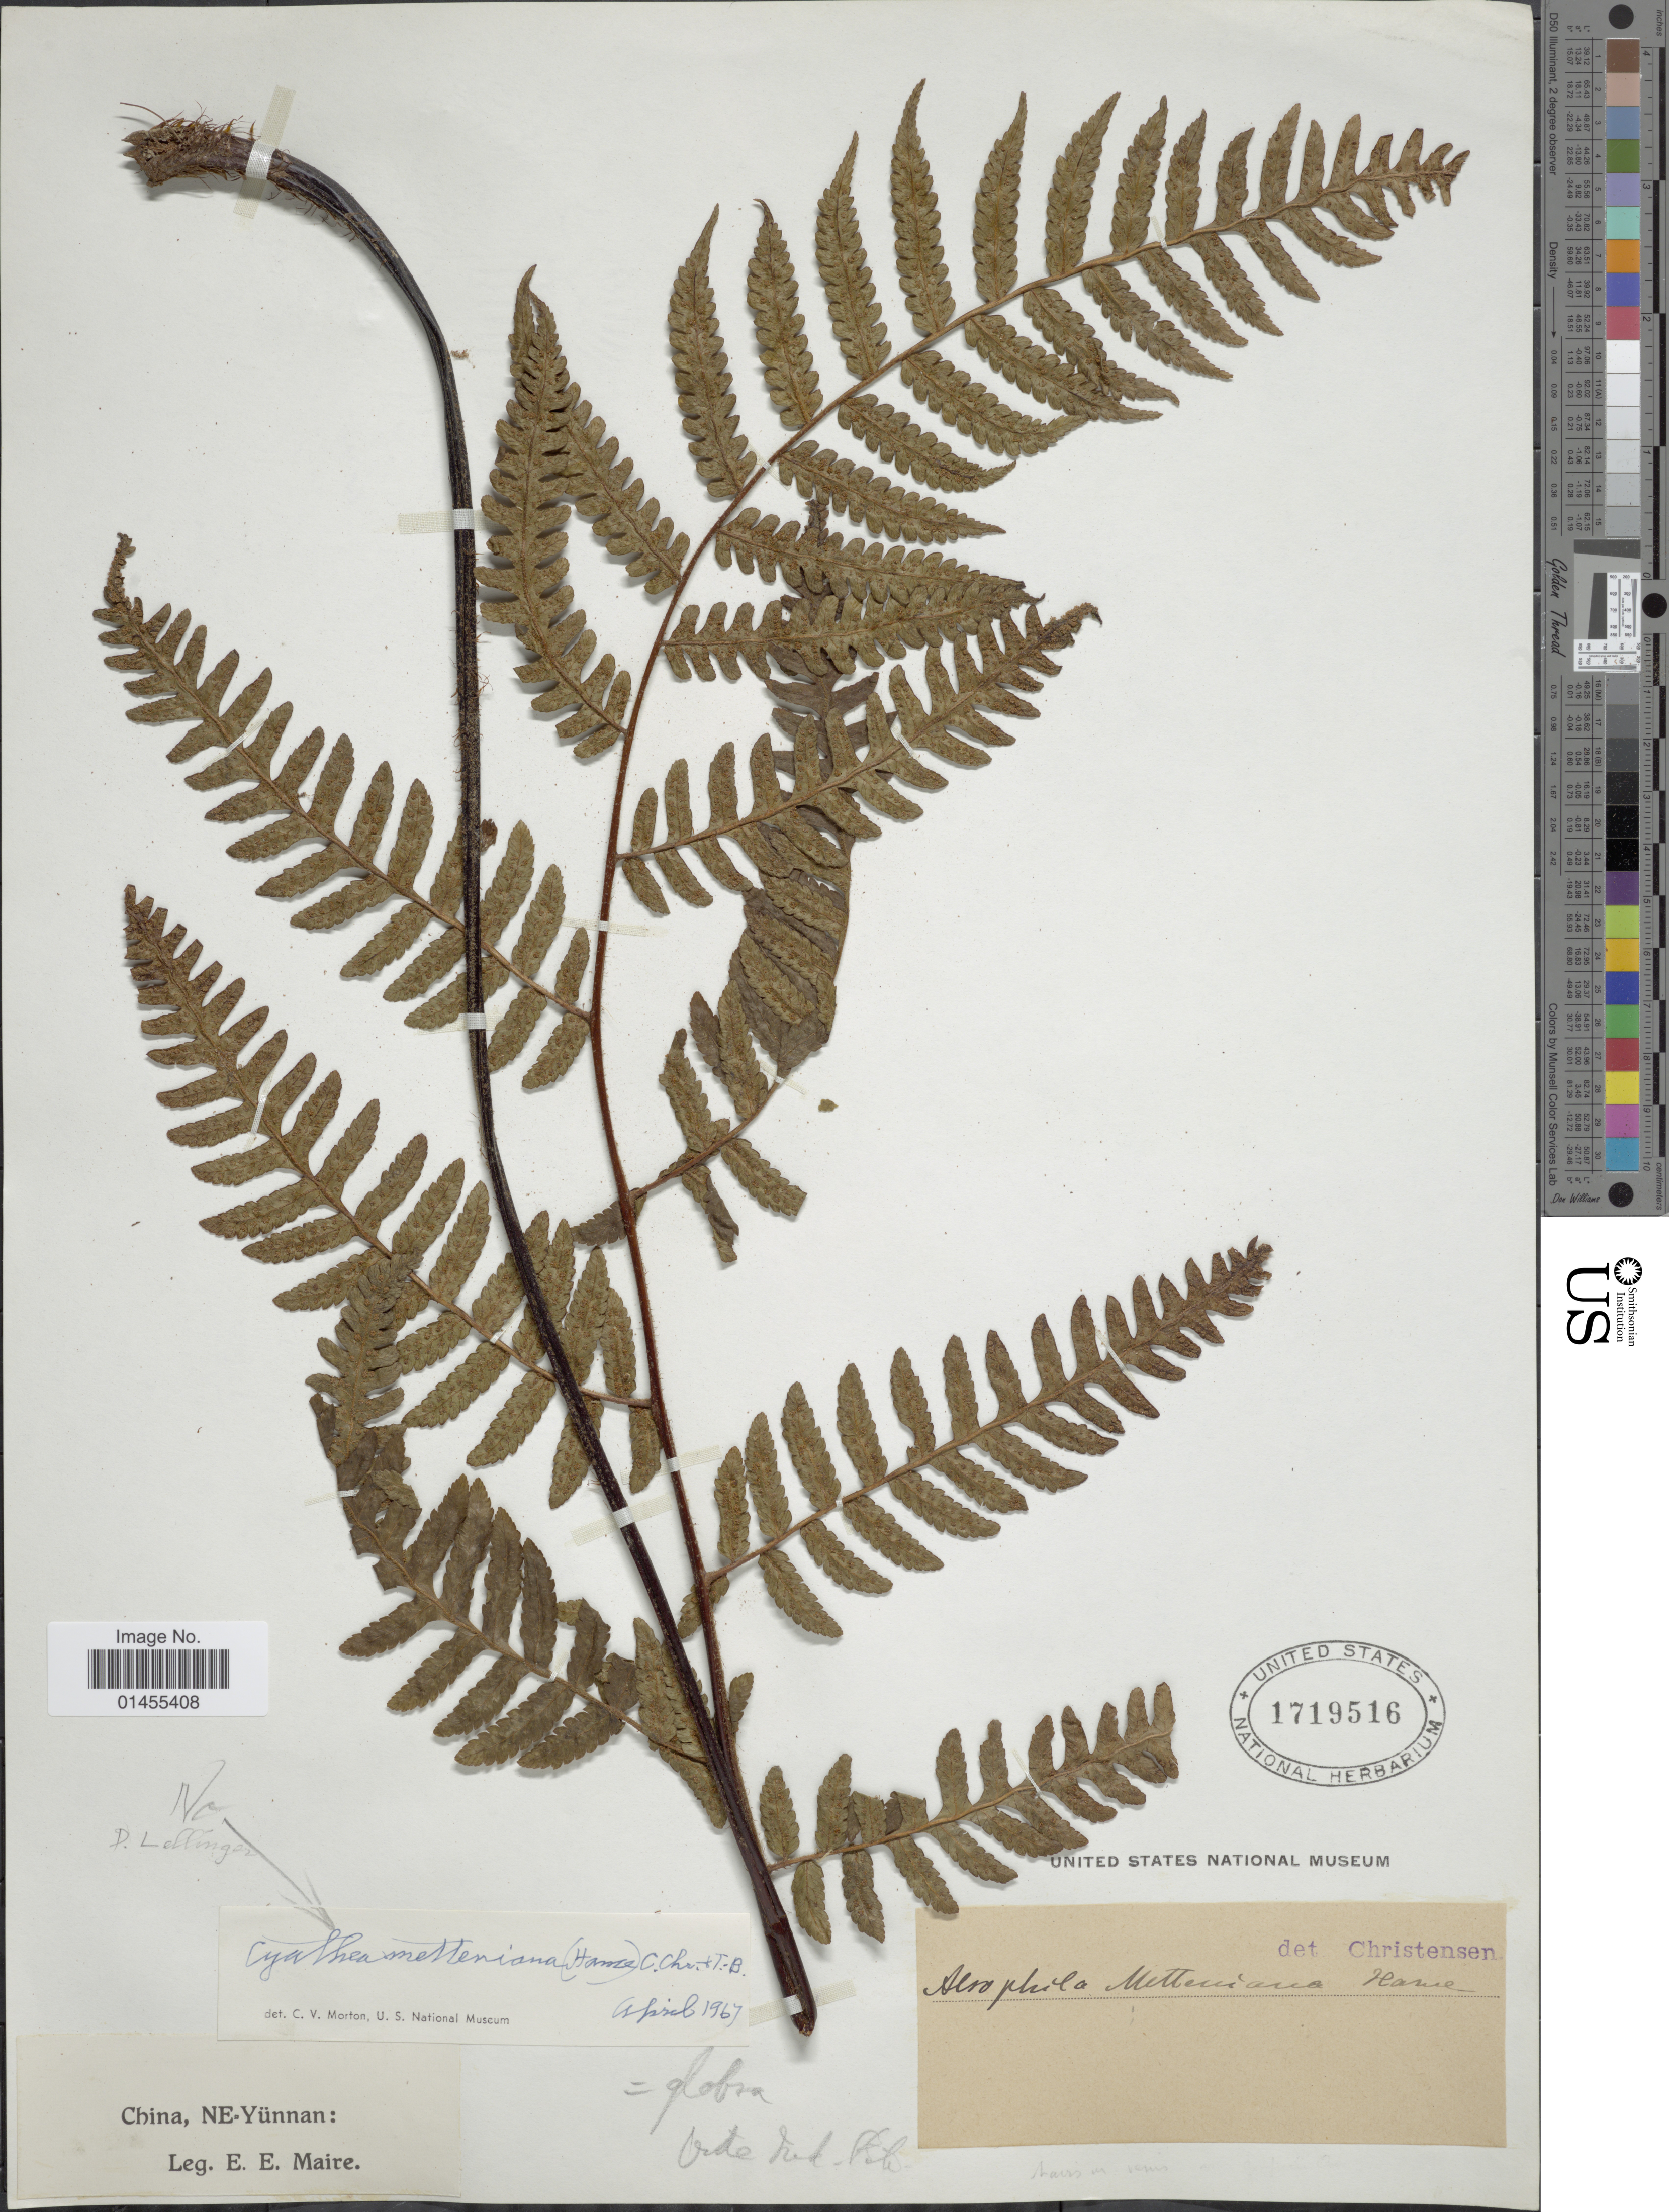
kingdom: Plantae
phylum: Tracheophyta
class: Polypodiopsida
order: Cyatheales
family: Cyatheaceae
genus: Alsophila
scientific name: Alsophila sp.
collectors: E. E. Maire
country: China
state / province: Yunnan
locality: China, Ne-Yunnan.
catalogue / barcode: US 1719516